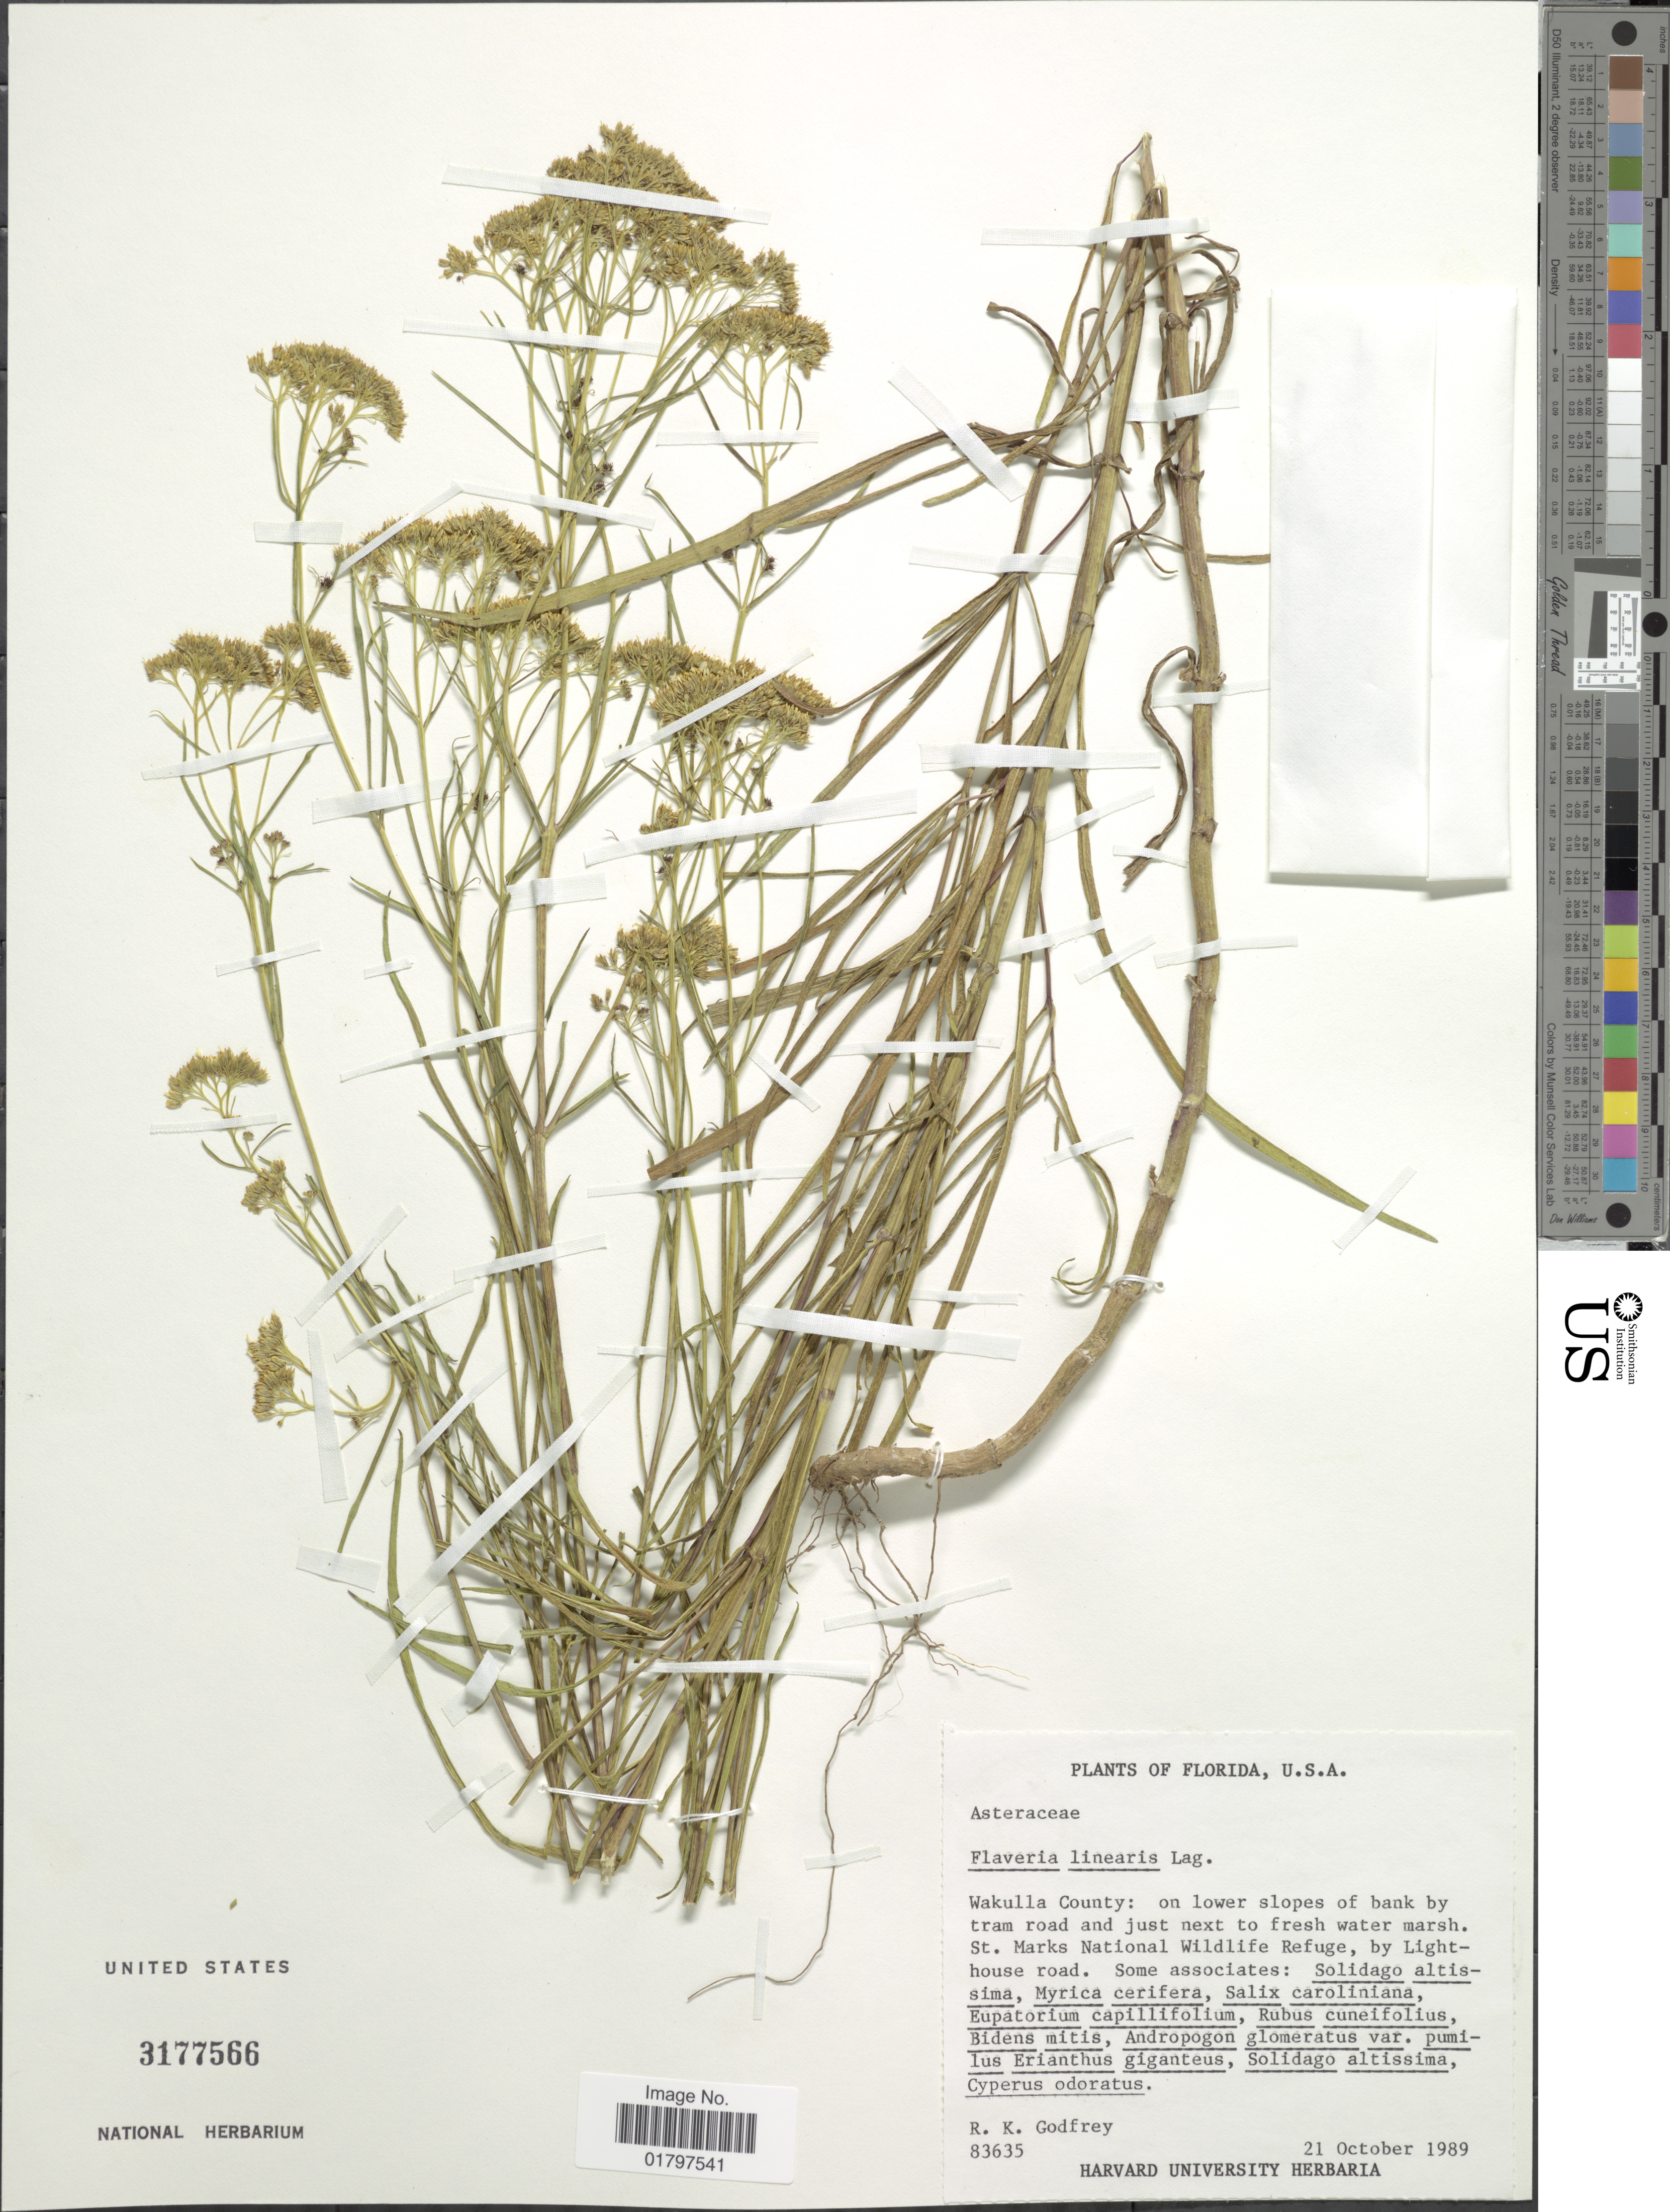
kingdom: Plantae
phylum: Tracheophyta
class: Magnoliopsida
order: Asterales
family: Asteraceae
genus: Flaveria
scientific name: Flaveria linearis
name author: Lag.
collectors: R. K. Godfrey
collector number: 83635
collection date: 1989-10-21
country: United States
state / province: Florida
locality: Wakulla County: on lower slopes of bank by tram road and just next to fresh water marsh. St. Marks National Wildlife Refuge, by Lighthouse road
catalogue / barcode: US 3177566